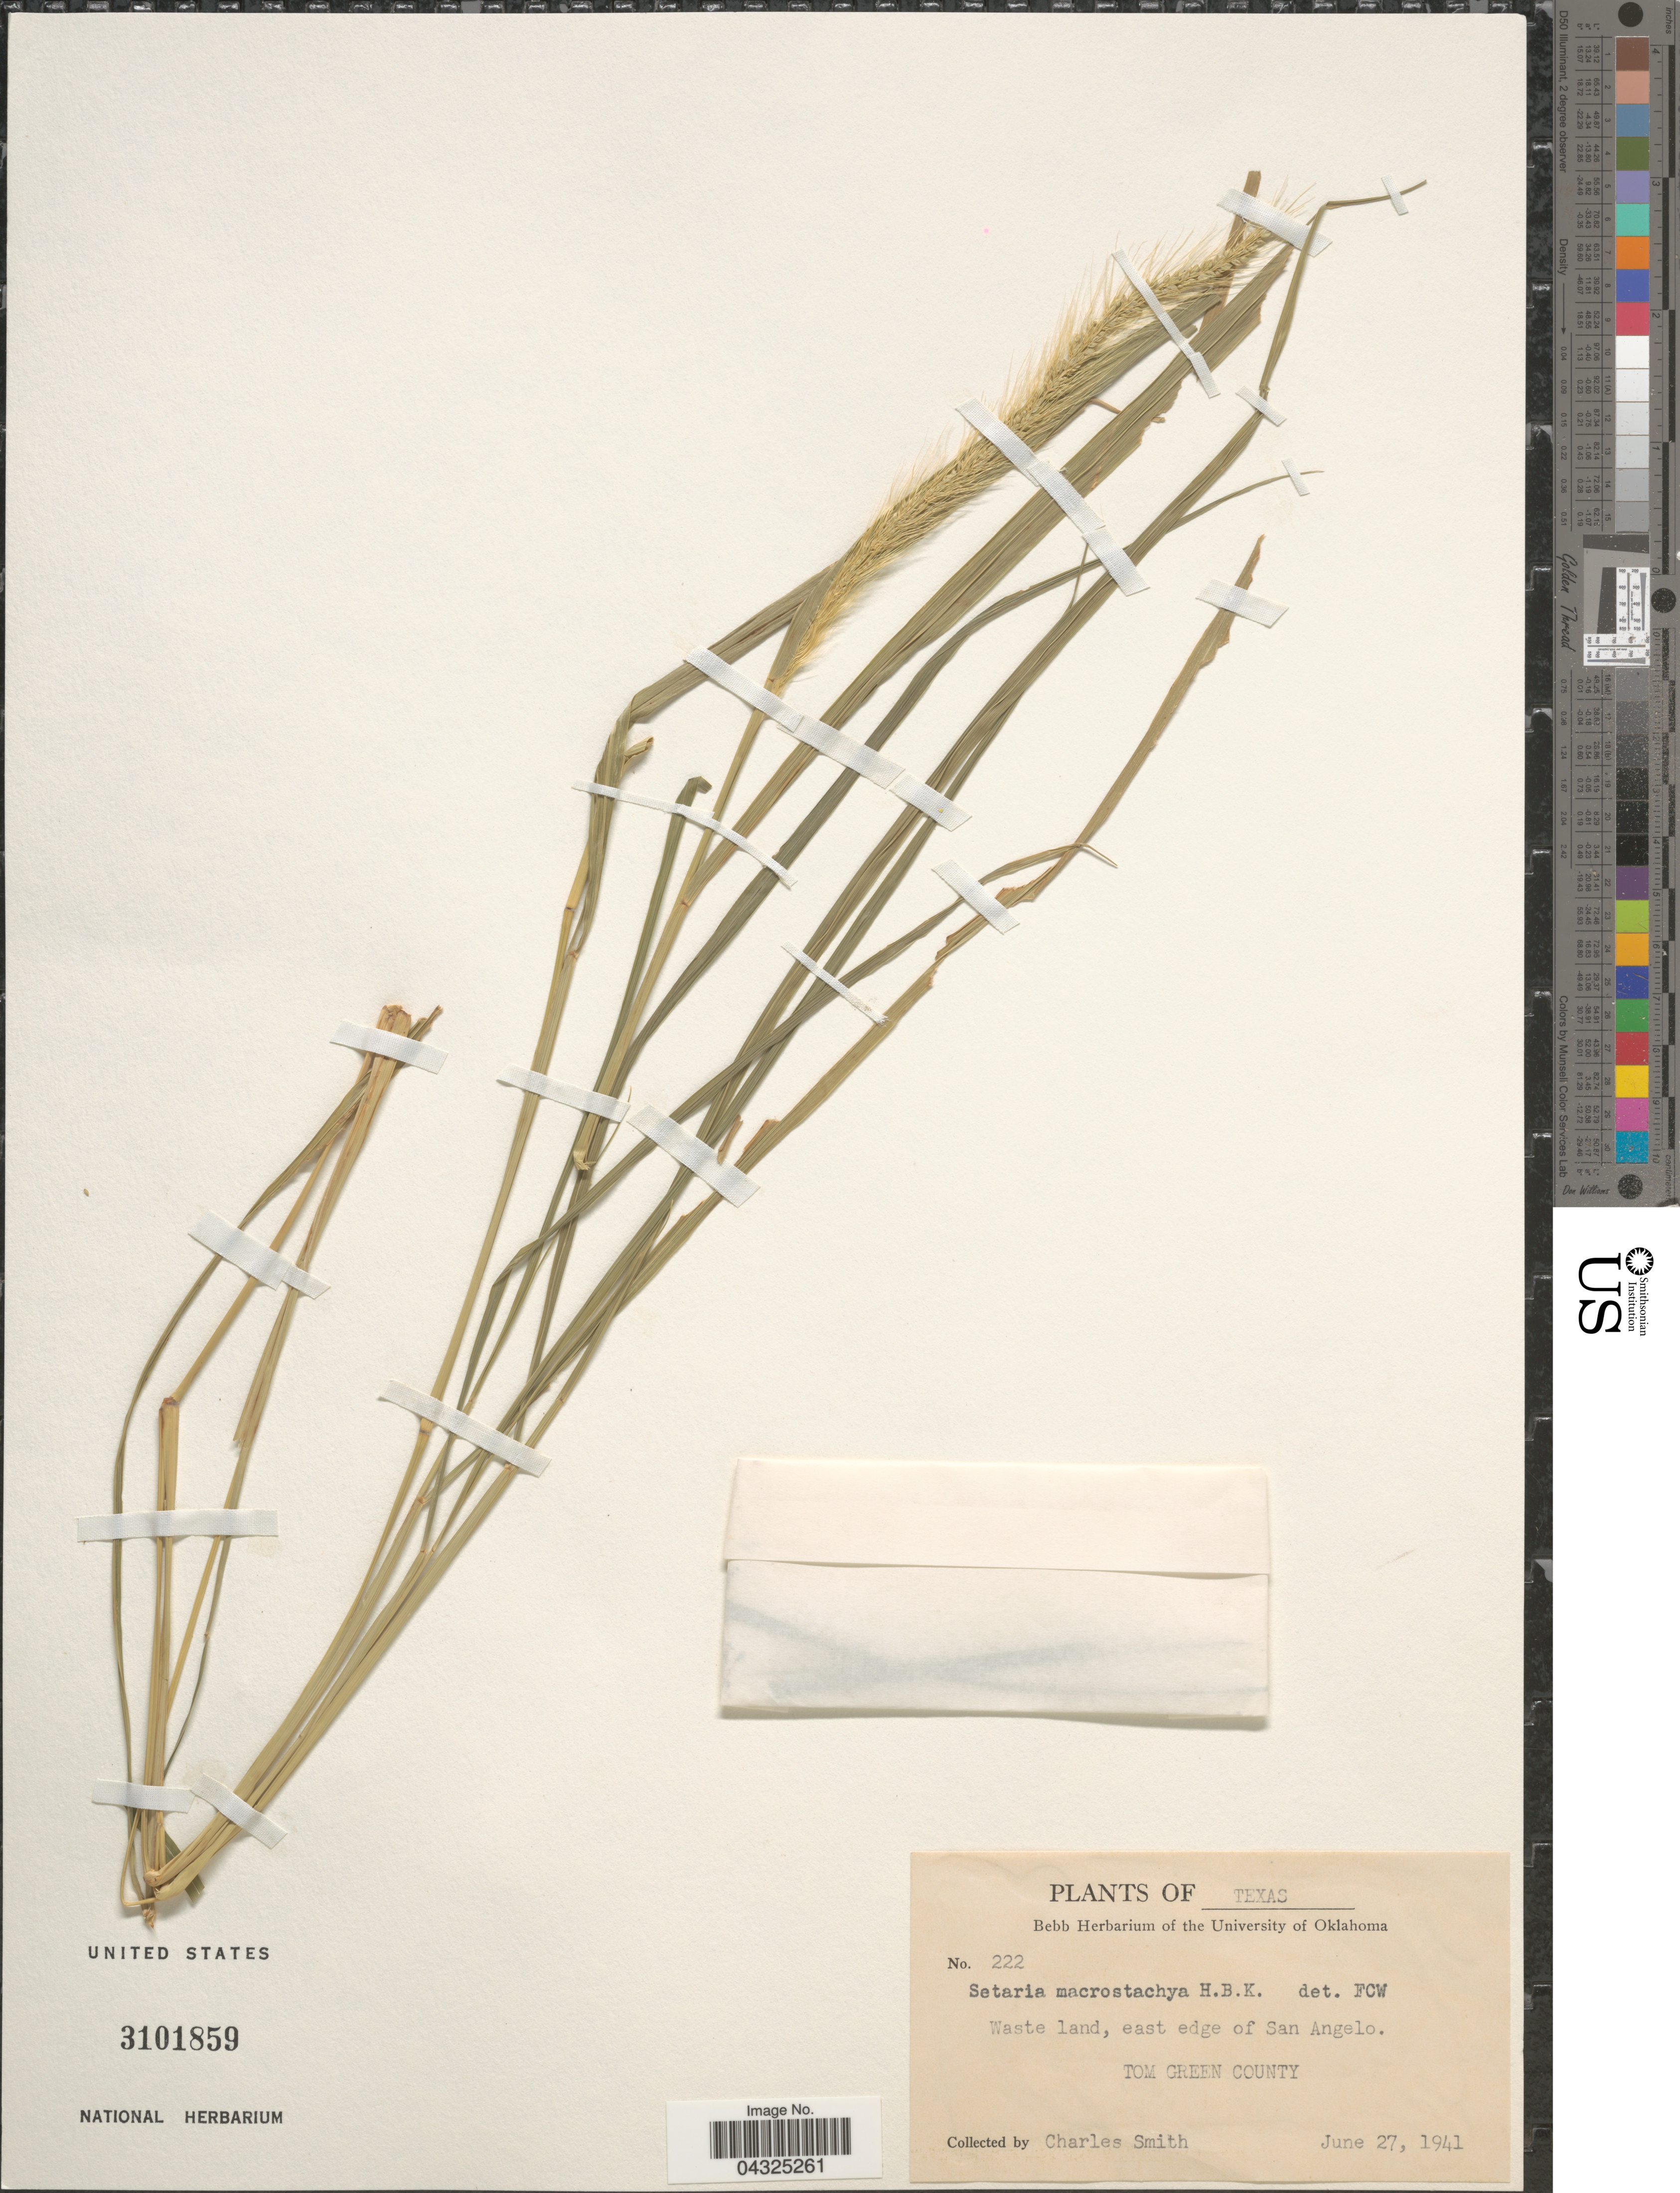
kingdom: Plantae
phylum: Tracheophyta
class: Liliopsida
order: Poales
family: Poaceae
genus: Setaria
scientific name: Setaria macrostachya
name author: Kunth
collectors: C. Smith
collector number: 222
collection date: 1941-06-27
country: United States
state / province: Texas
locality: Waste land, east edge of San Angelo. Tom Green County.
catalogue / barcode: US 3101859